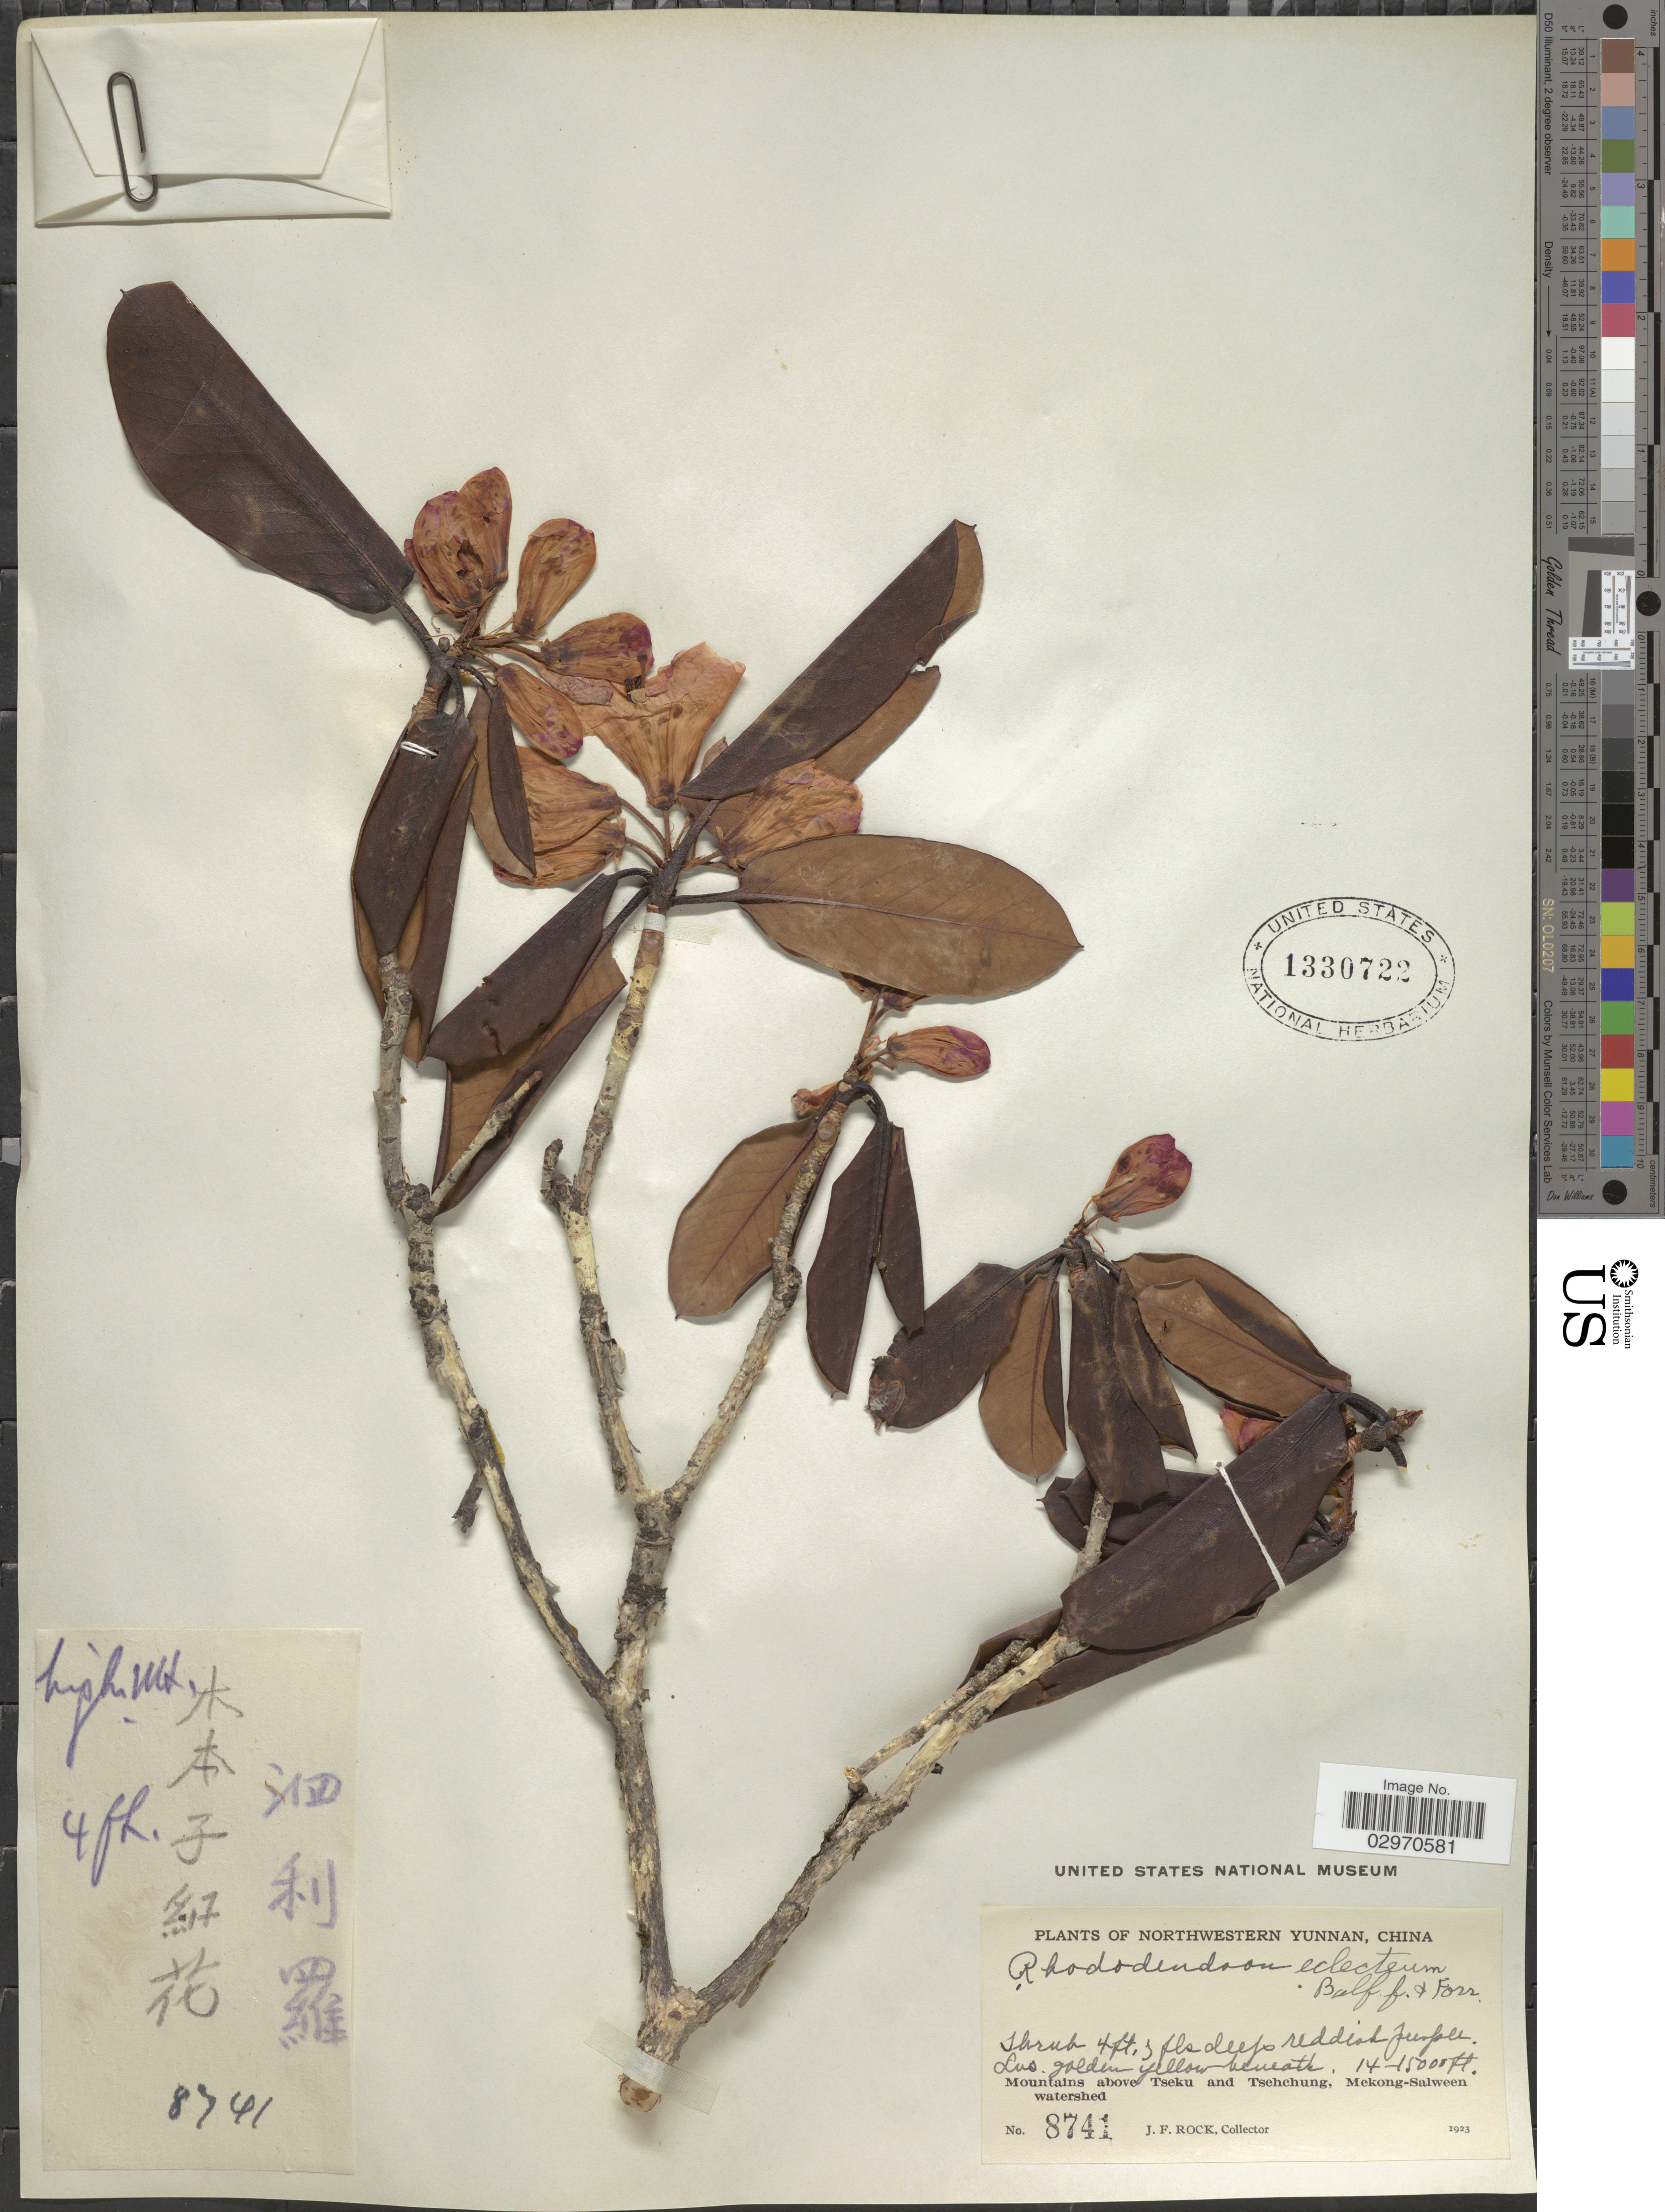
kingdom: Plantae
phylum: Tracheophyta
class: Magnoliopsida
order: Ericales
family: Ericaceae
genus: Rhododendron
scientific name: Rhododendron eclecteum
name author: Balf. f. & Forrest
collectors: J. Rock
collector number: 8741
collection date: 1923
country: China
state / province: Yunnan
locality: Northwestern Yunnan. Mountains above Tseku and Tsehchung, Mekong-Salween watershed.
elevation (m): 4267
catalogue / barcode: US 1330722